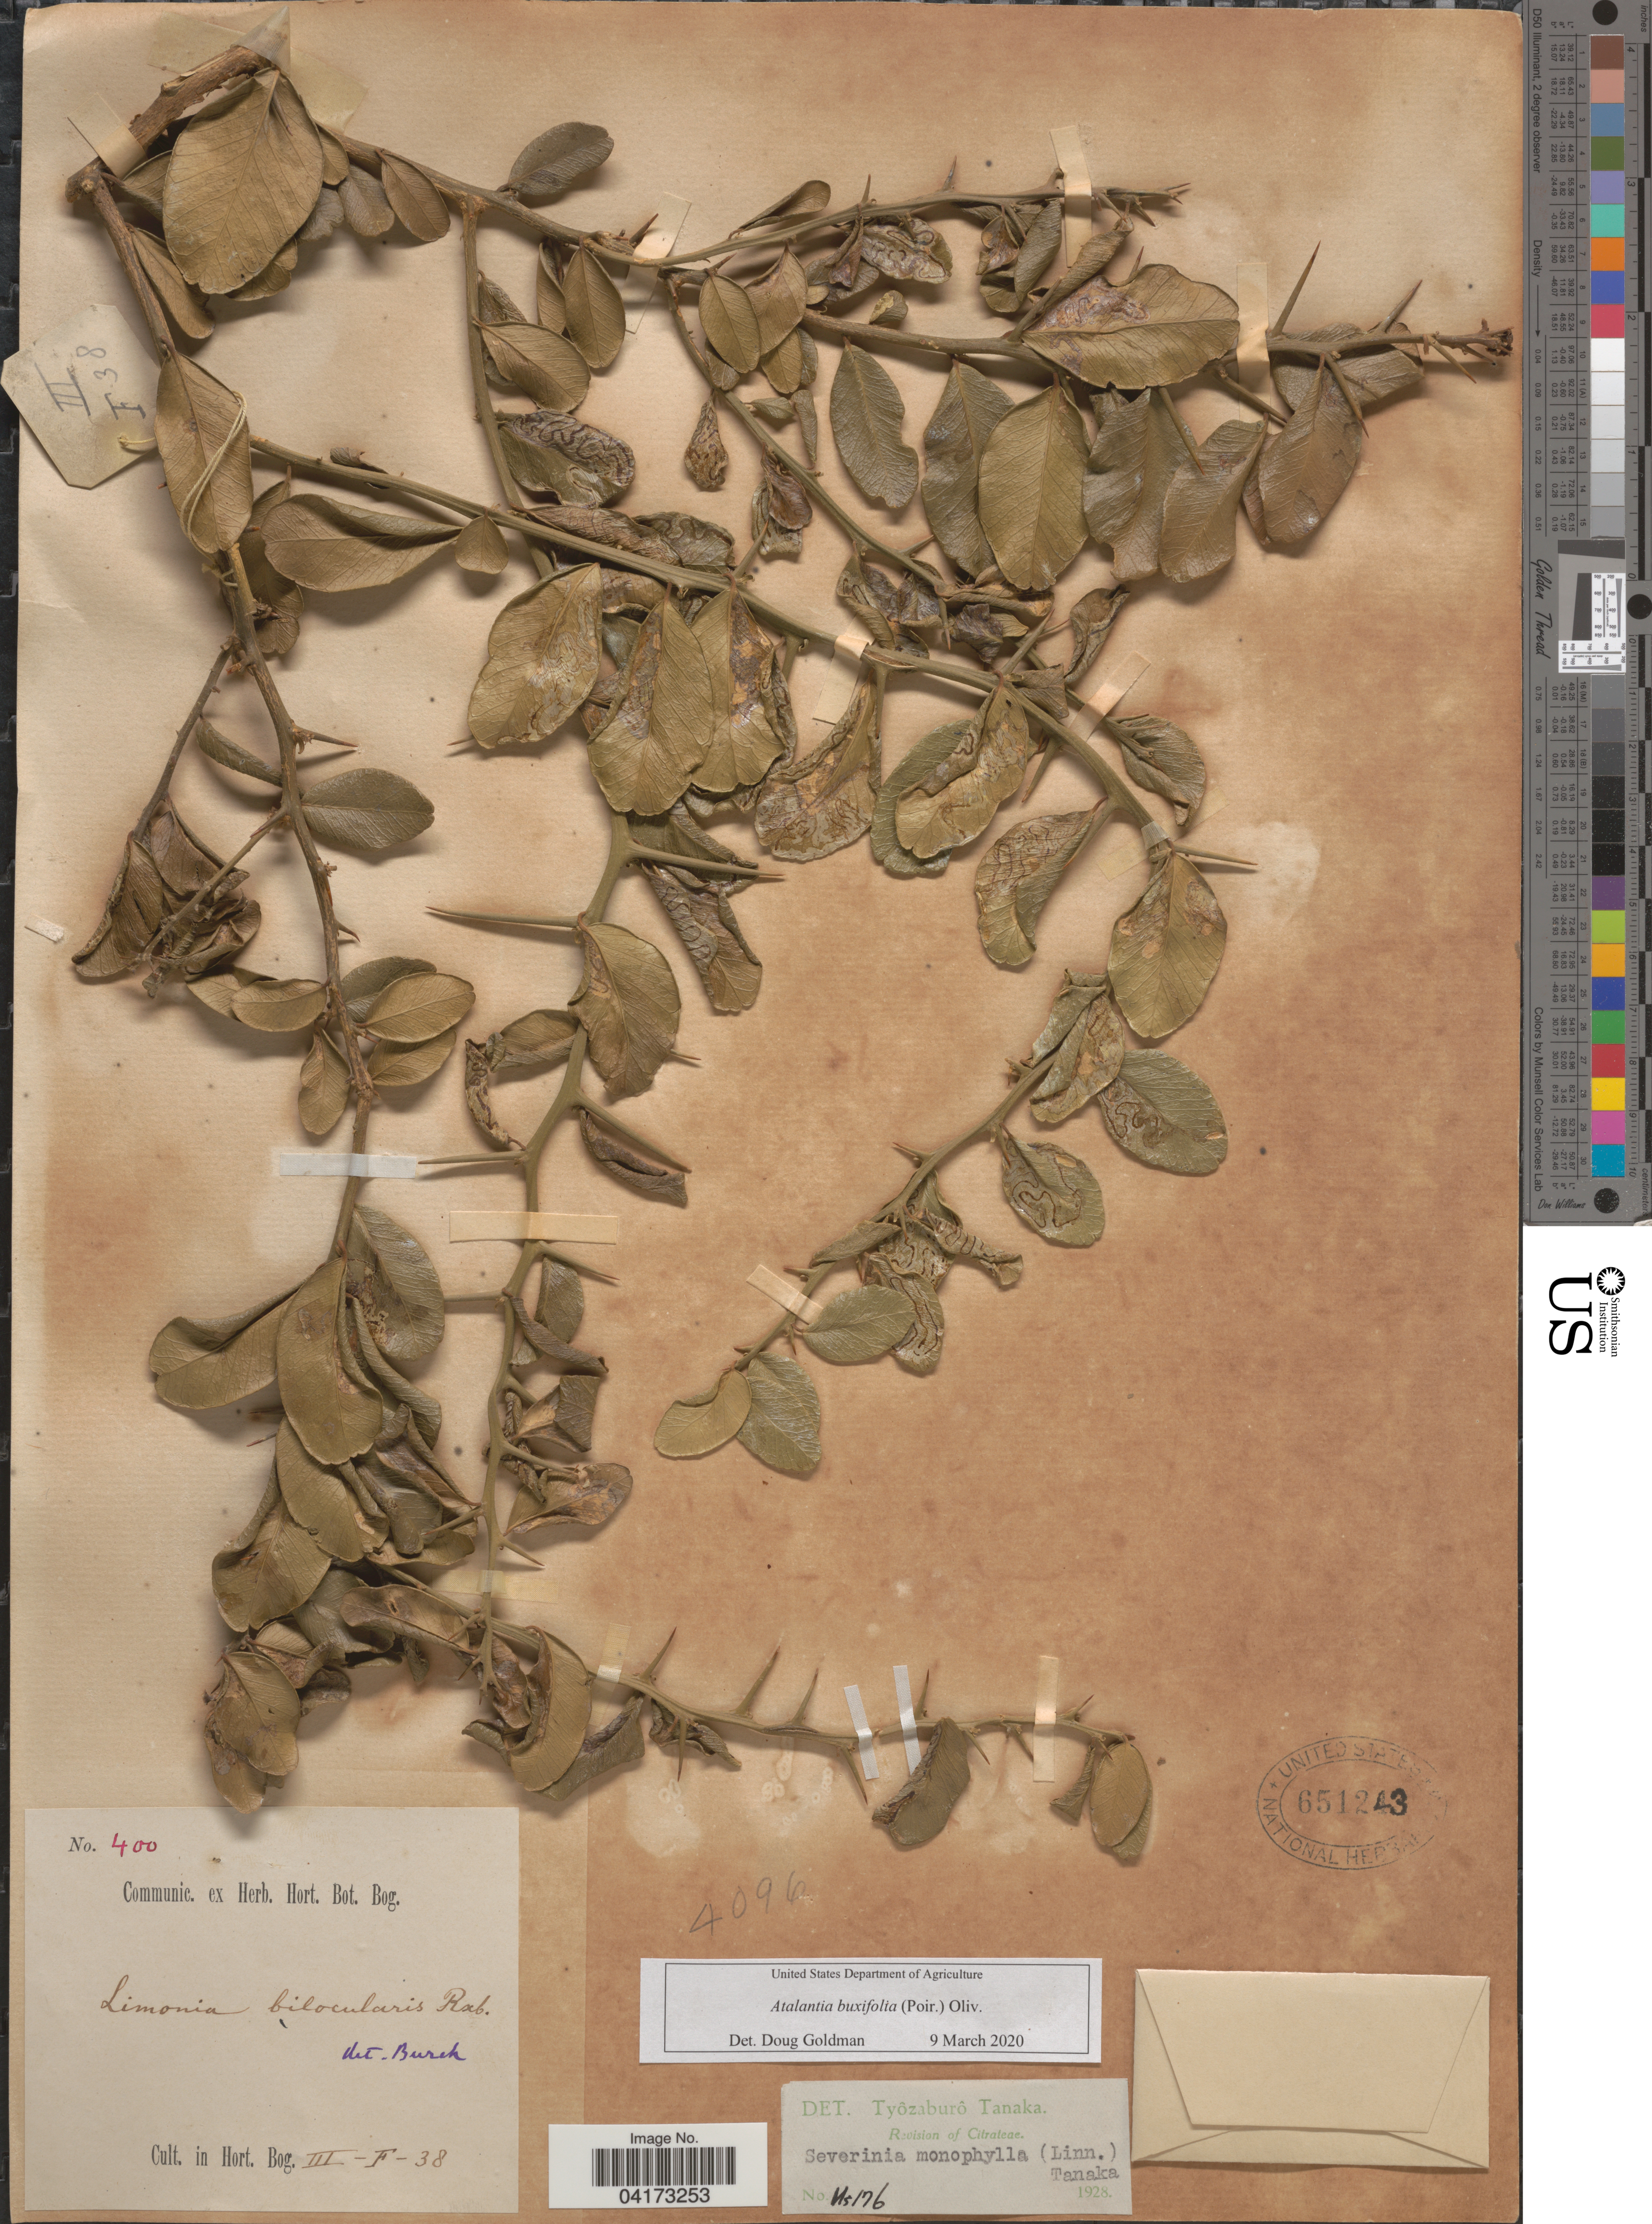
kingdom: Plantae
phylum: Tracheophyta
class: Magnoliopsida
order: Sapindales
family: Rutaceae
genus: Atalantia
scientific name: Atalantia buxifolia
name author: (Poir.) Oliv.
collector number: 400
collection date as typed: Transcribed d/m/y: 3/2/38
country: Indonesia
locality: In Hort. Bog.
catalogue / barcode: US 651243